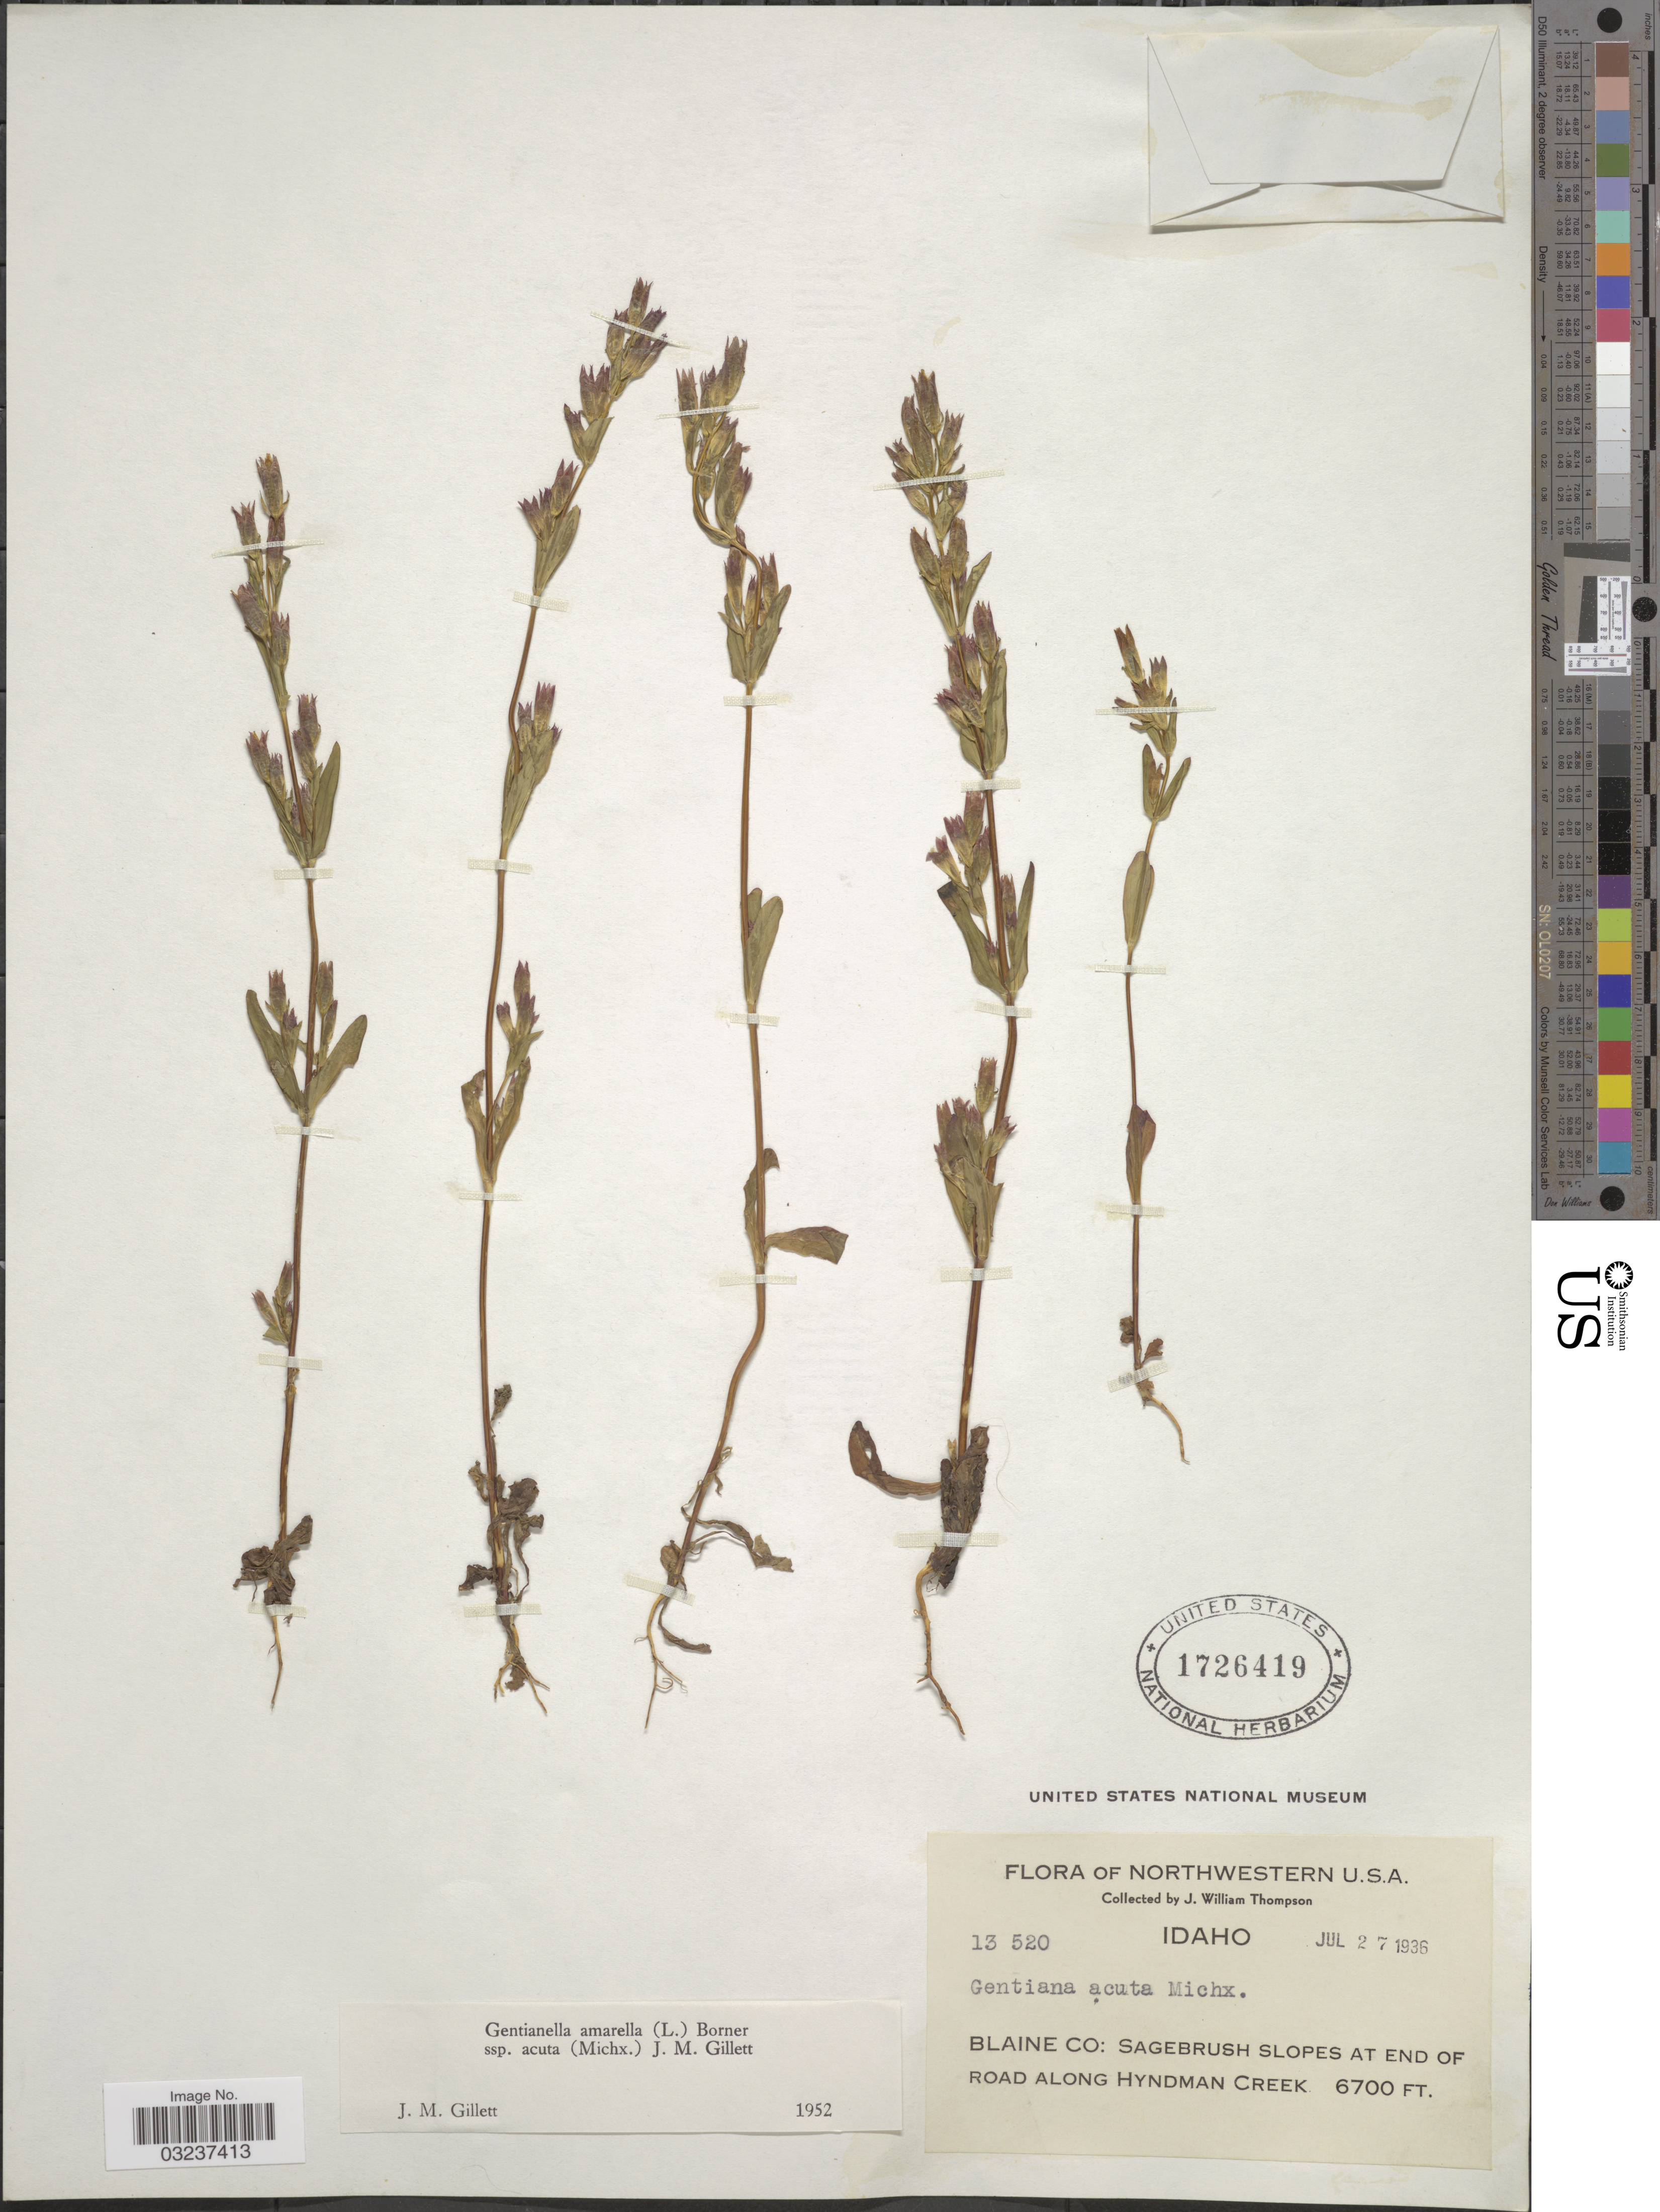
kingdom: Plantae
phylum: Tracheophyta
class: Magnoliopsida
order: Gentianales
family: Gentianaceae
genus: Gentianella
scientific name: Gentianella amarella subsp. acuta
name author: (Michx.) J.M. Gillett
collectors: J. W. Thompson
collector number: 13520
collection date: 1936-07-27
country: United States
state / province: Idaho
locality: Northwestern U.S.A. Blaine Co: Sagebrush slopes at end of road along Hyndman Creek.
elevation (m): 2042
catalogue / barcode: US 1726419